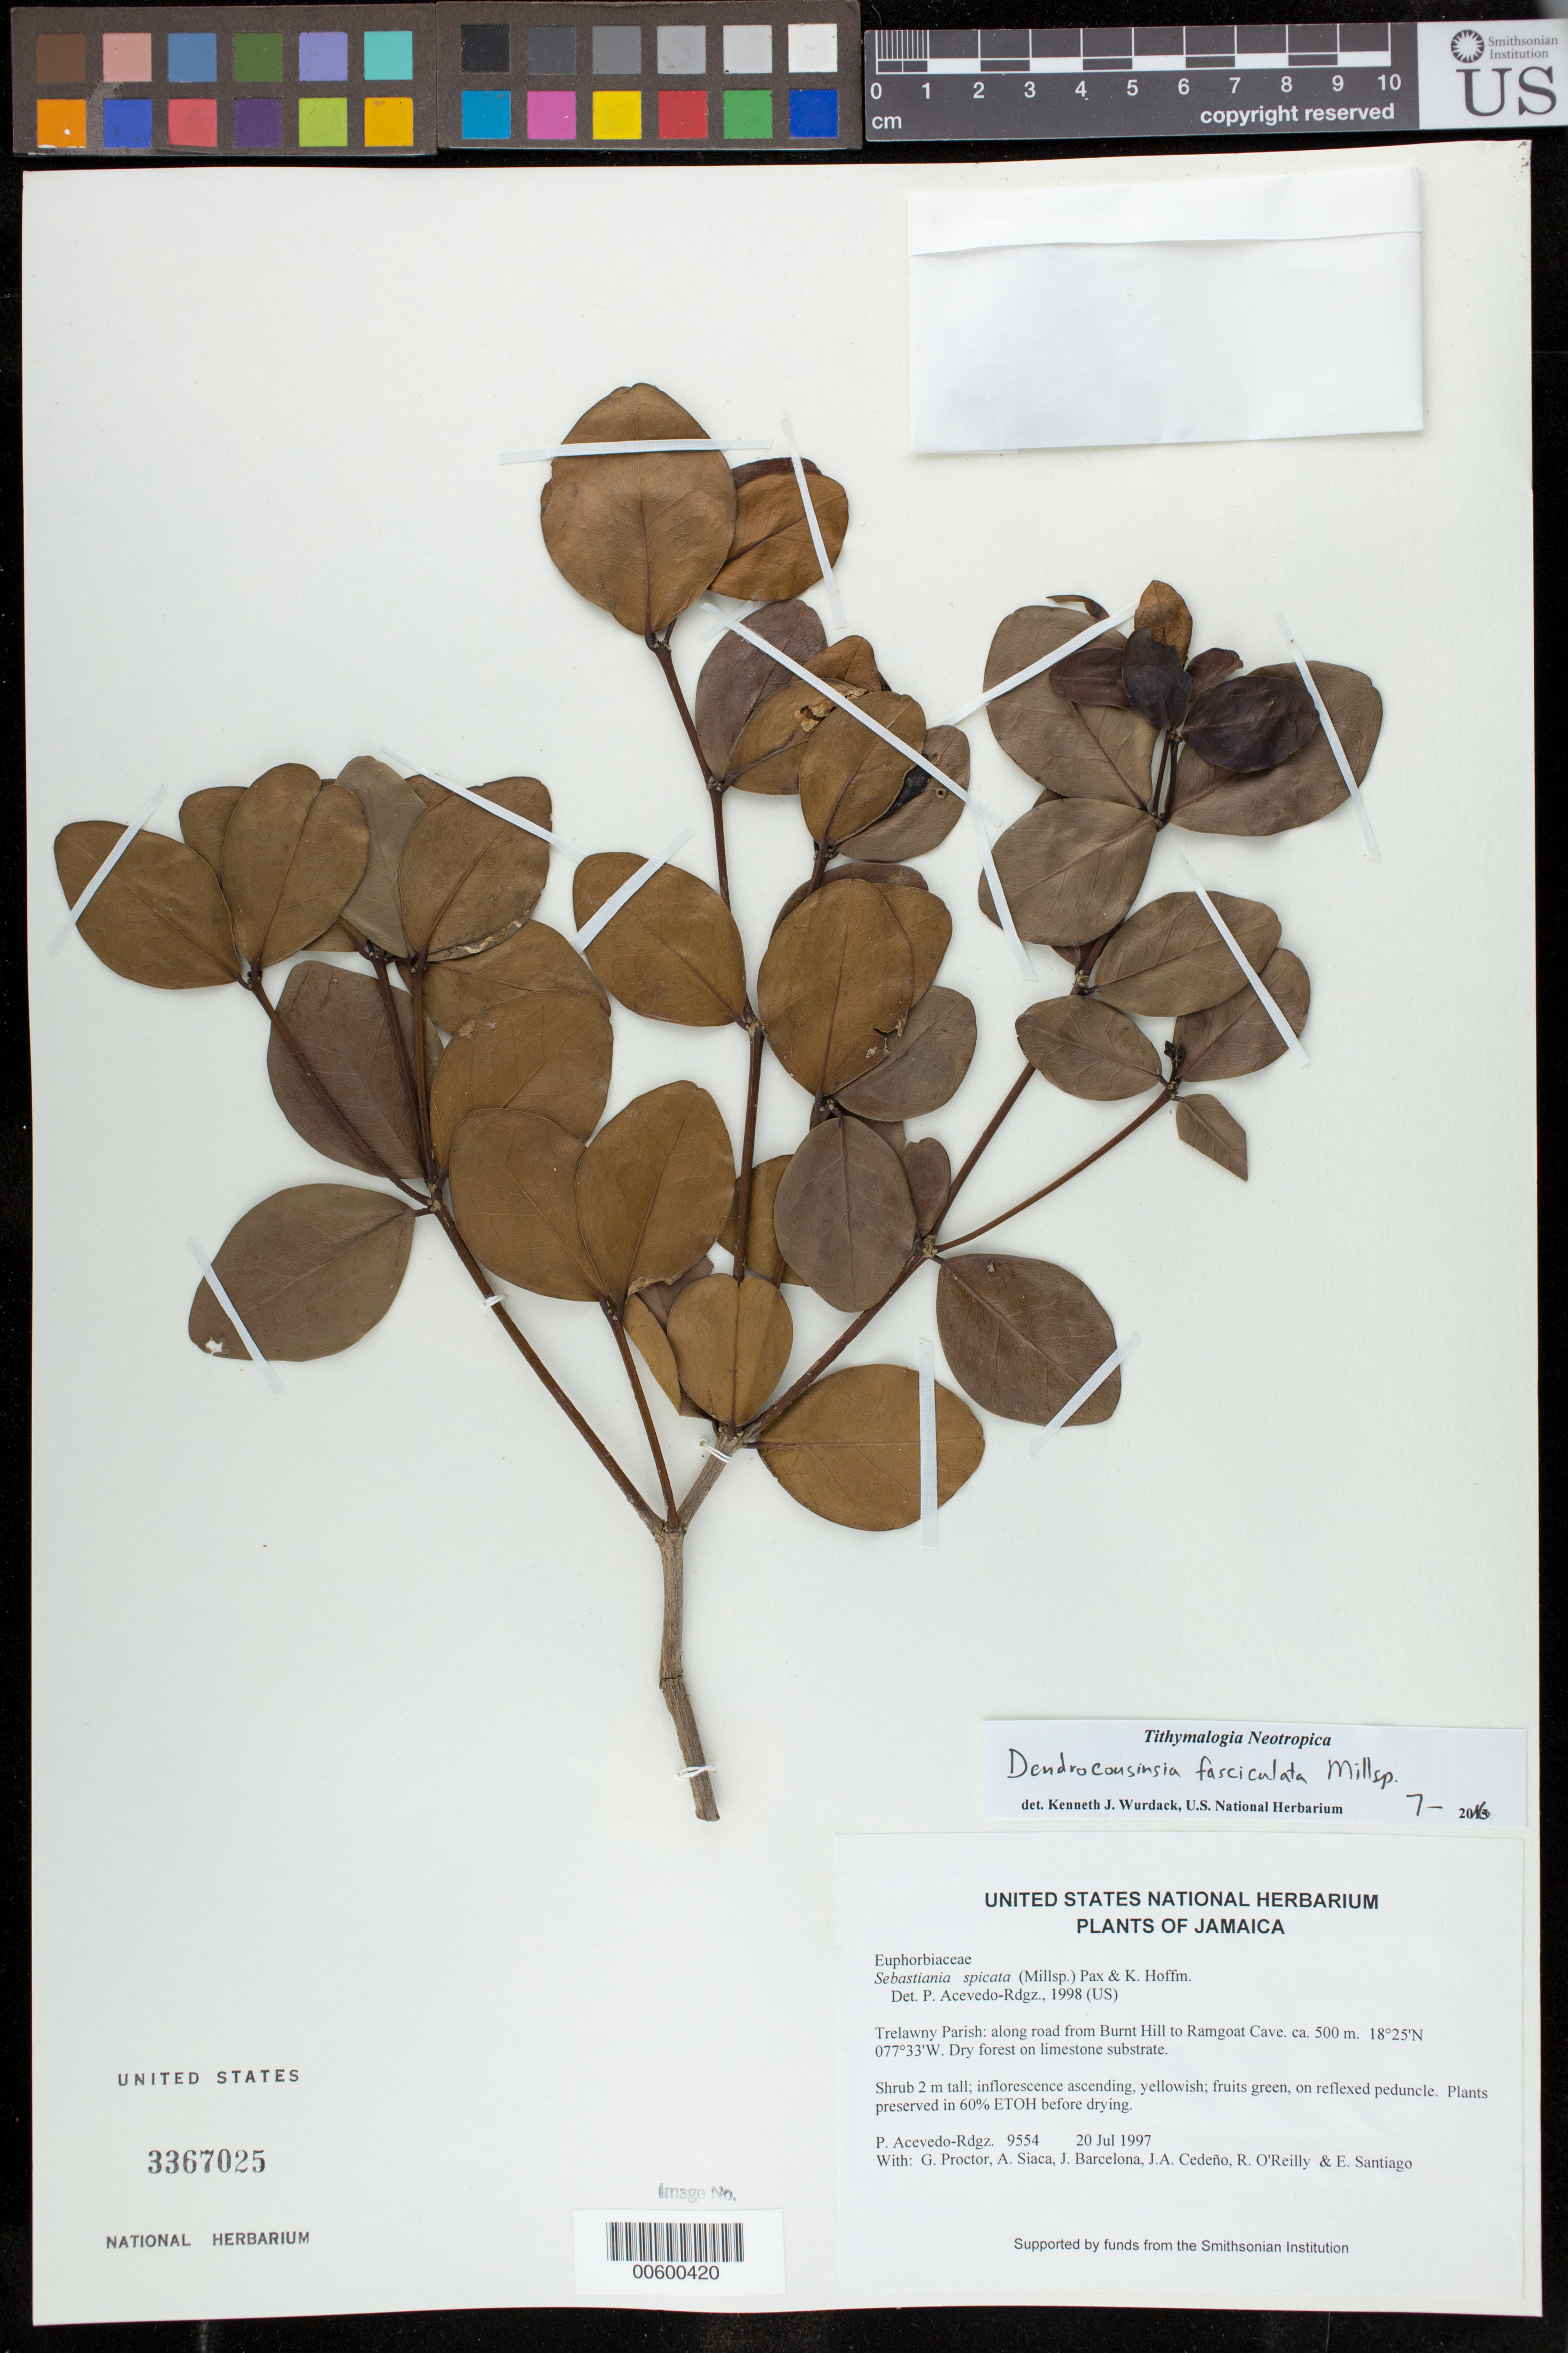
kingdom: Plantae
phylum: Tracheophyta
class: Magnoliopsida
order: Malpighiales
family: Euphorbiaceae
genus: Dendrocousinsia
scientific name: Dendrocousinsia fasciculata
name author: Millsp.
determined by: Wurdack, Kenneth J., (US), Smithsonian Institution - National Museum of Natural History (UNITED STATES)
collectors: P. Acevedo-Rodr., G. R. Proctor, A. Siaca, J. Barcelona, J. A. Cedeño M. & R. O'Reilly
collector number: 9554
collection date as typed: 20 Jul 1997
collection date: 1997-07-20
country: Jamaica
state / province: Trelawny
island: Jamaica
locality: Trelawny Parish: along road from Burnt Hill to Ramgoat Cave.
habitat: Dry forest on limestone substrate.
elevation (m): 500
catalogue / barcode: US 3367025